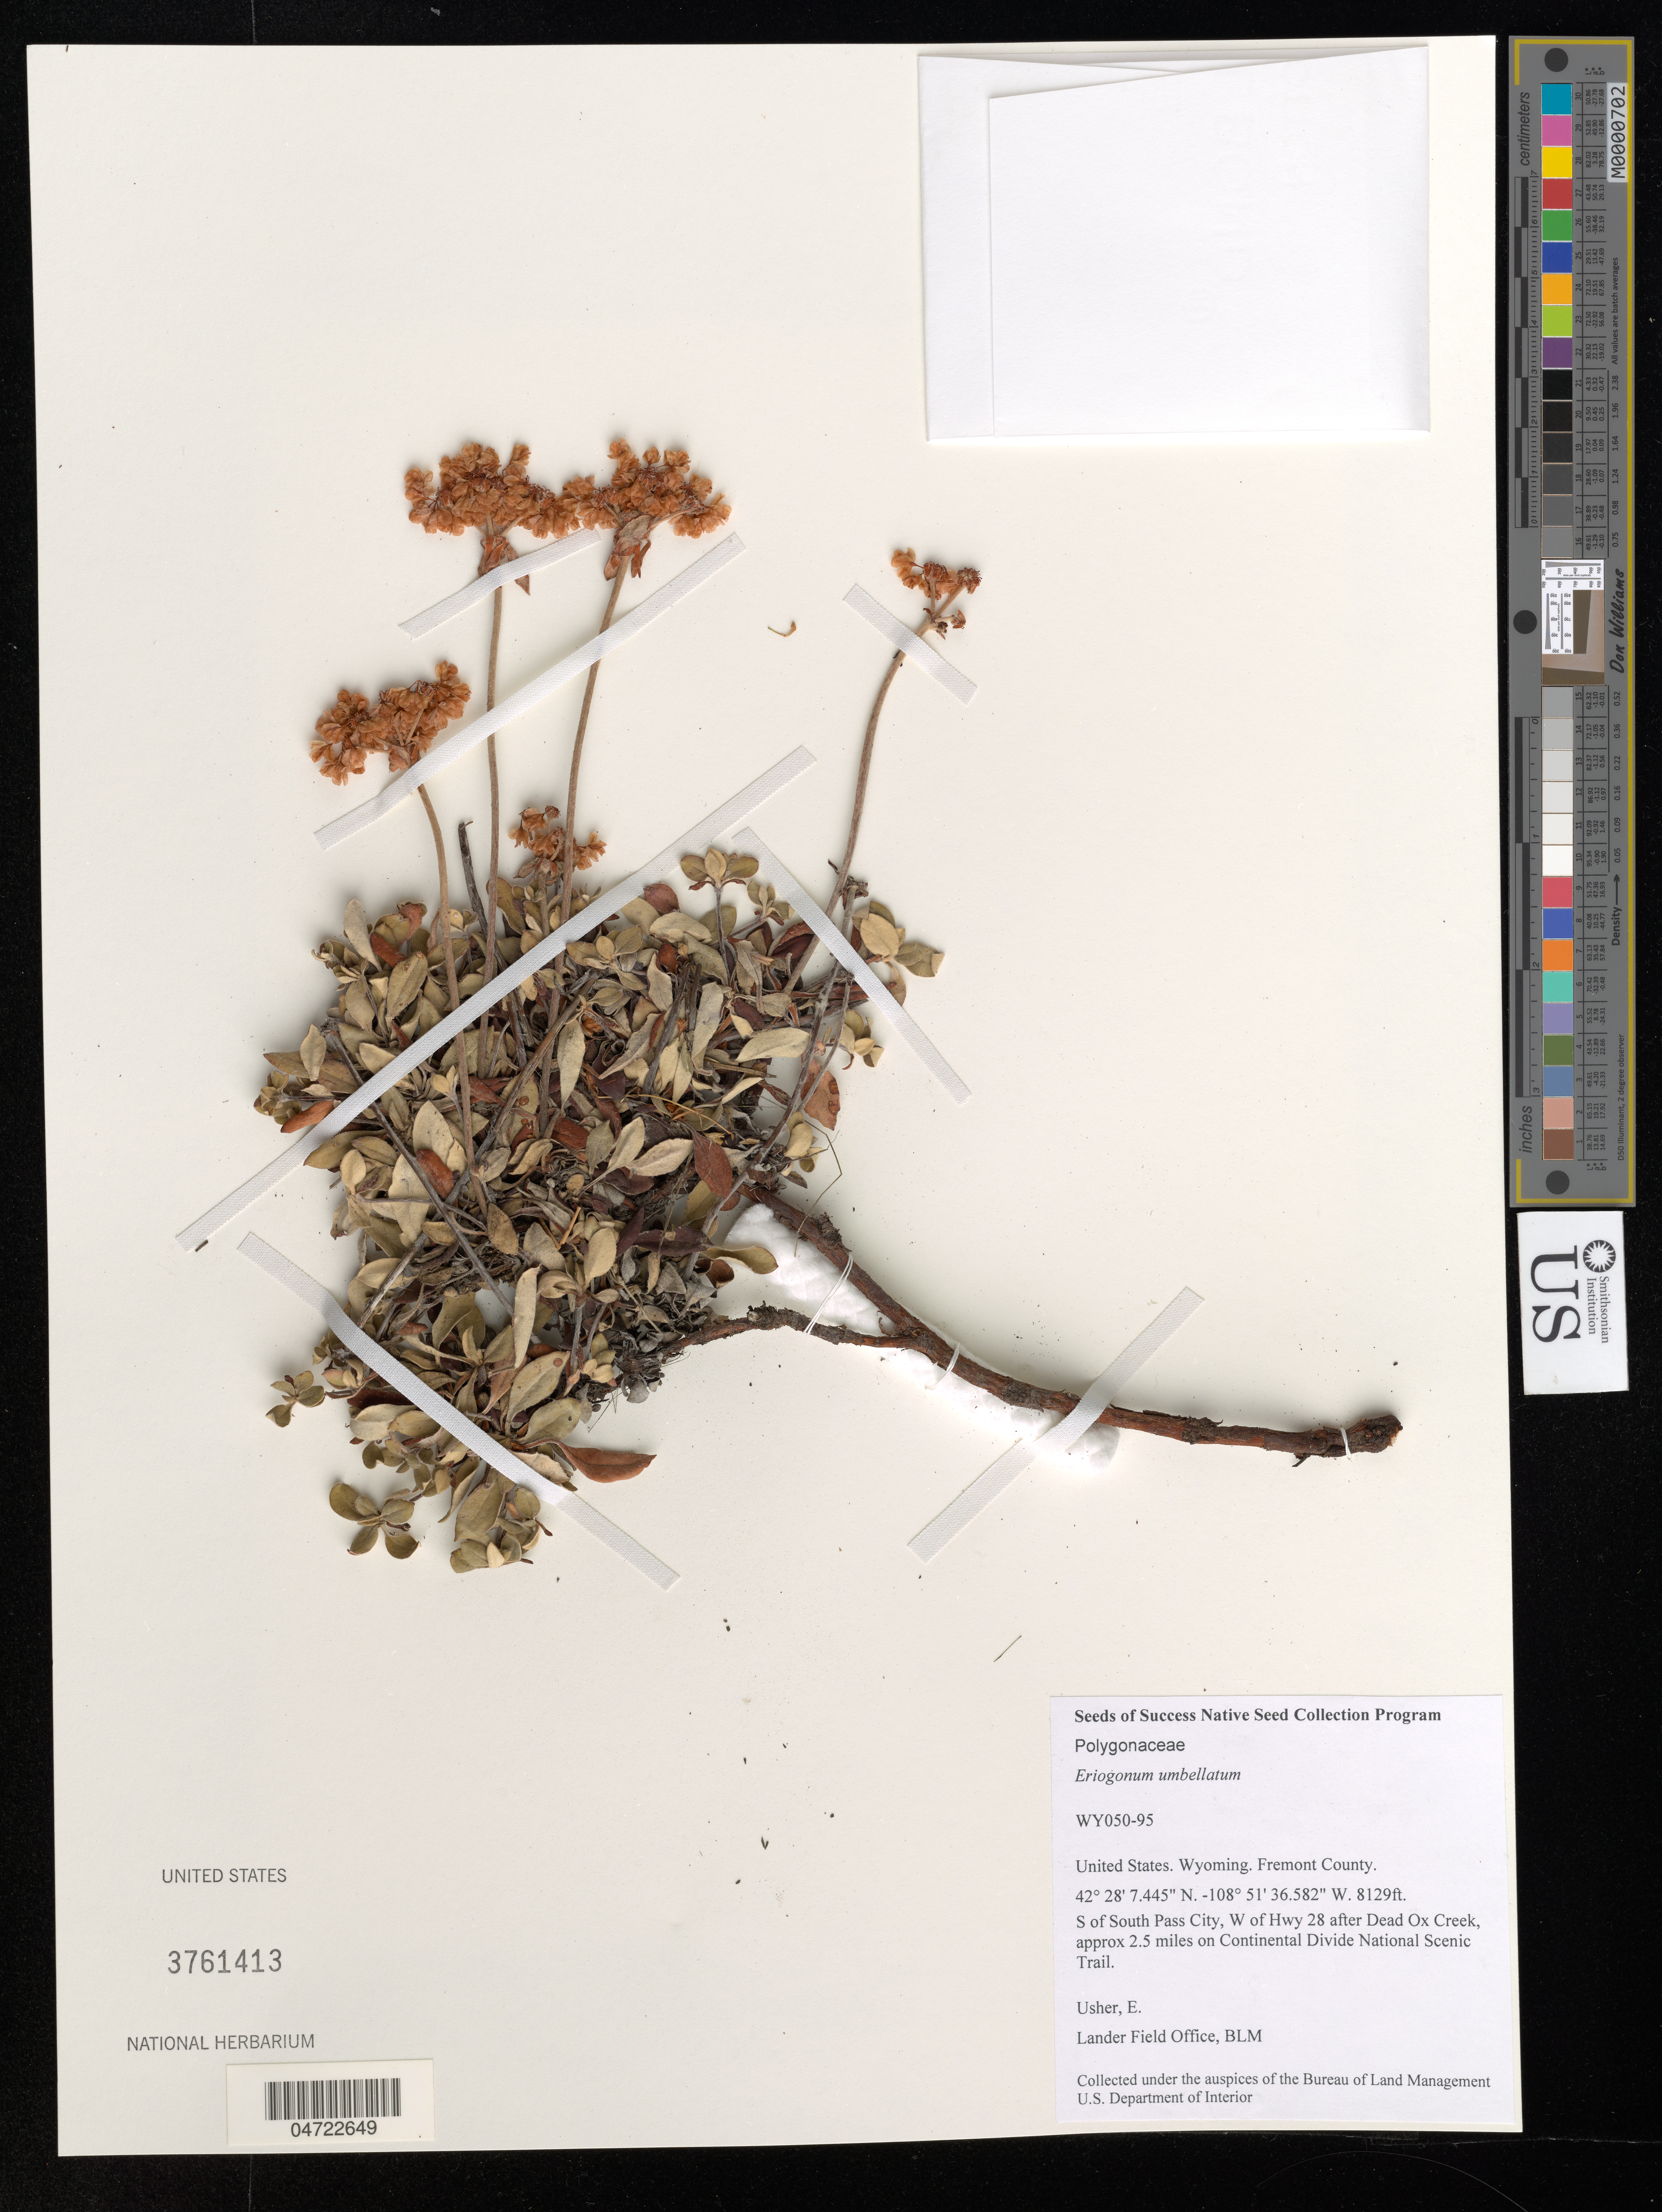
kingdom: Plantae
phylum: Tracheophyta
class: Magnoliopsida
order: Caryophyllales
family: Polygonaceae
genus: Eriogonum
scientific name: Eriogonum umbellatum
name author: Torr.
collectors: E. Usher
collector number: WY050-95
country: United States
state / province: Wyoming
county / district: Fremont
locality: Fremont County. S of South Pass City, W of Hwy 28 after Dead Ox Creek, approx. 2.5 miles on Continental Divide National Scenic Trail.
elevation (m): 2478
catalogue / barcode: US 3761413